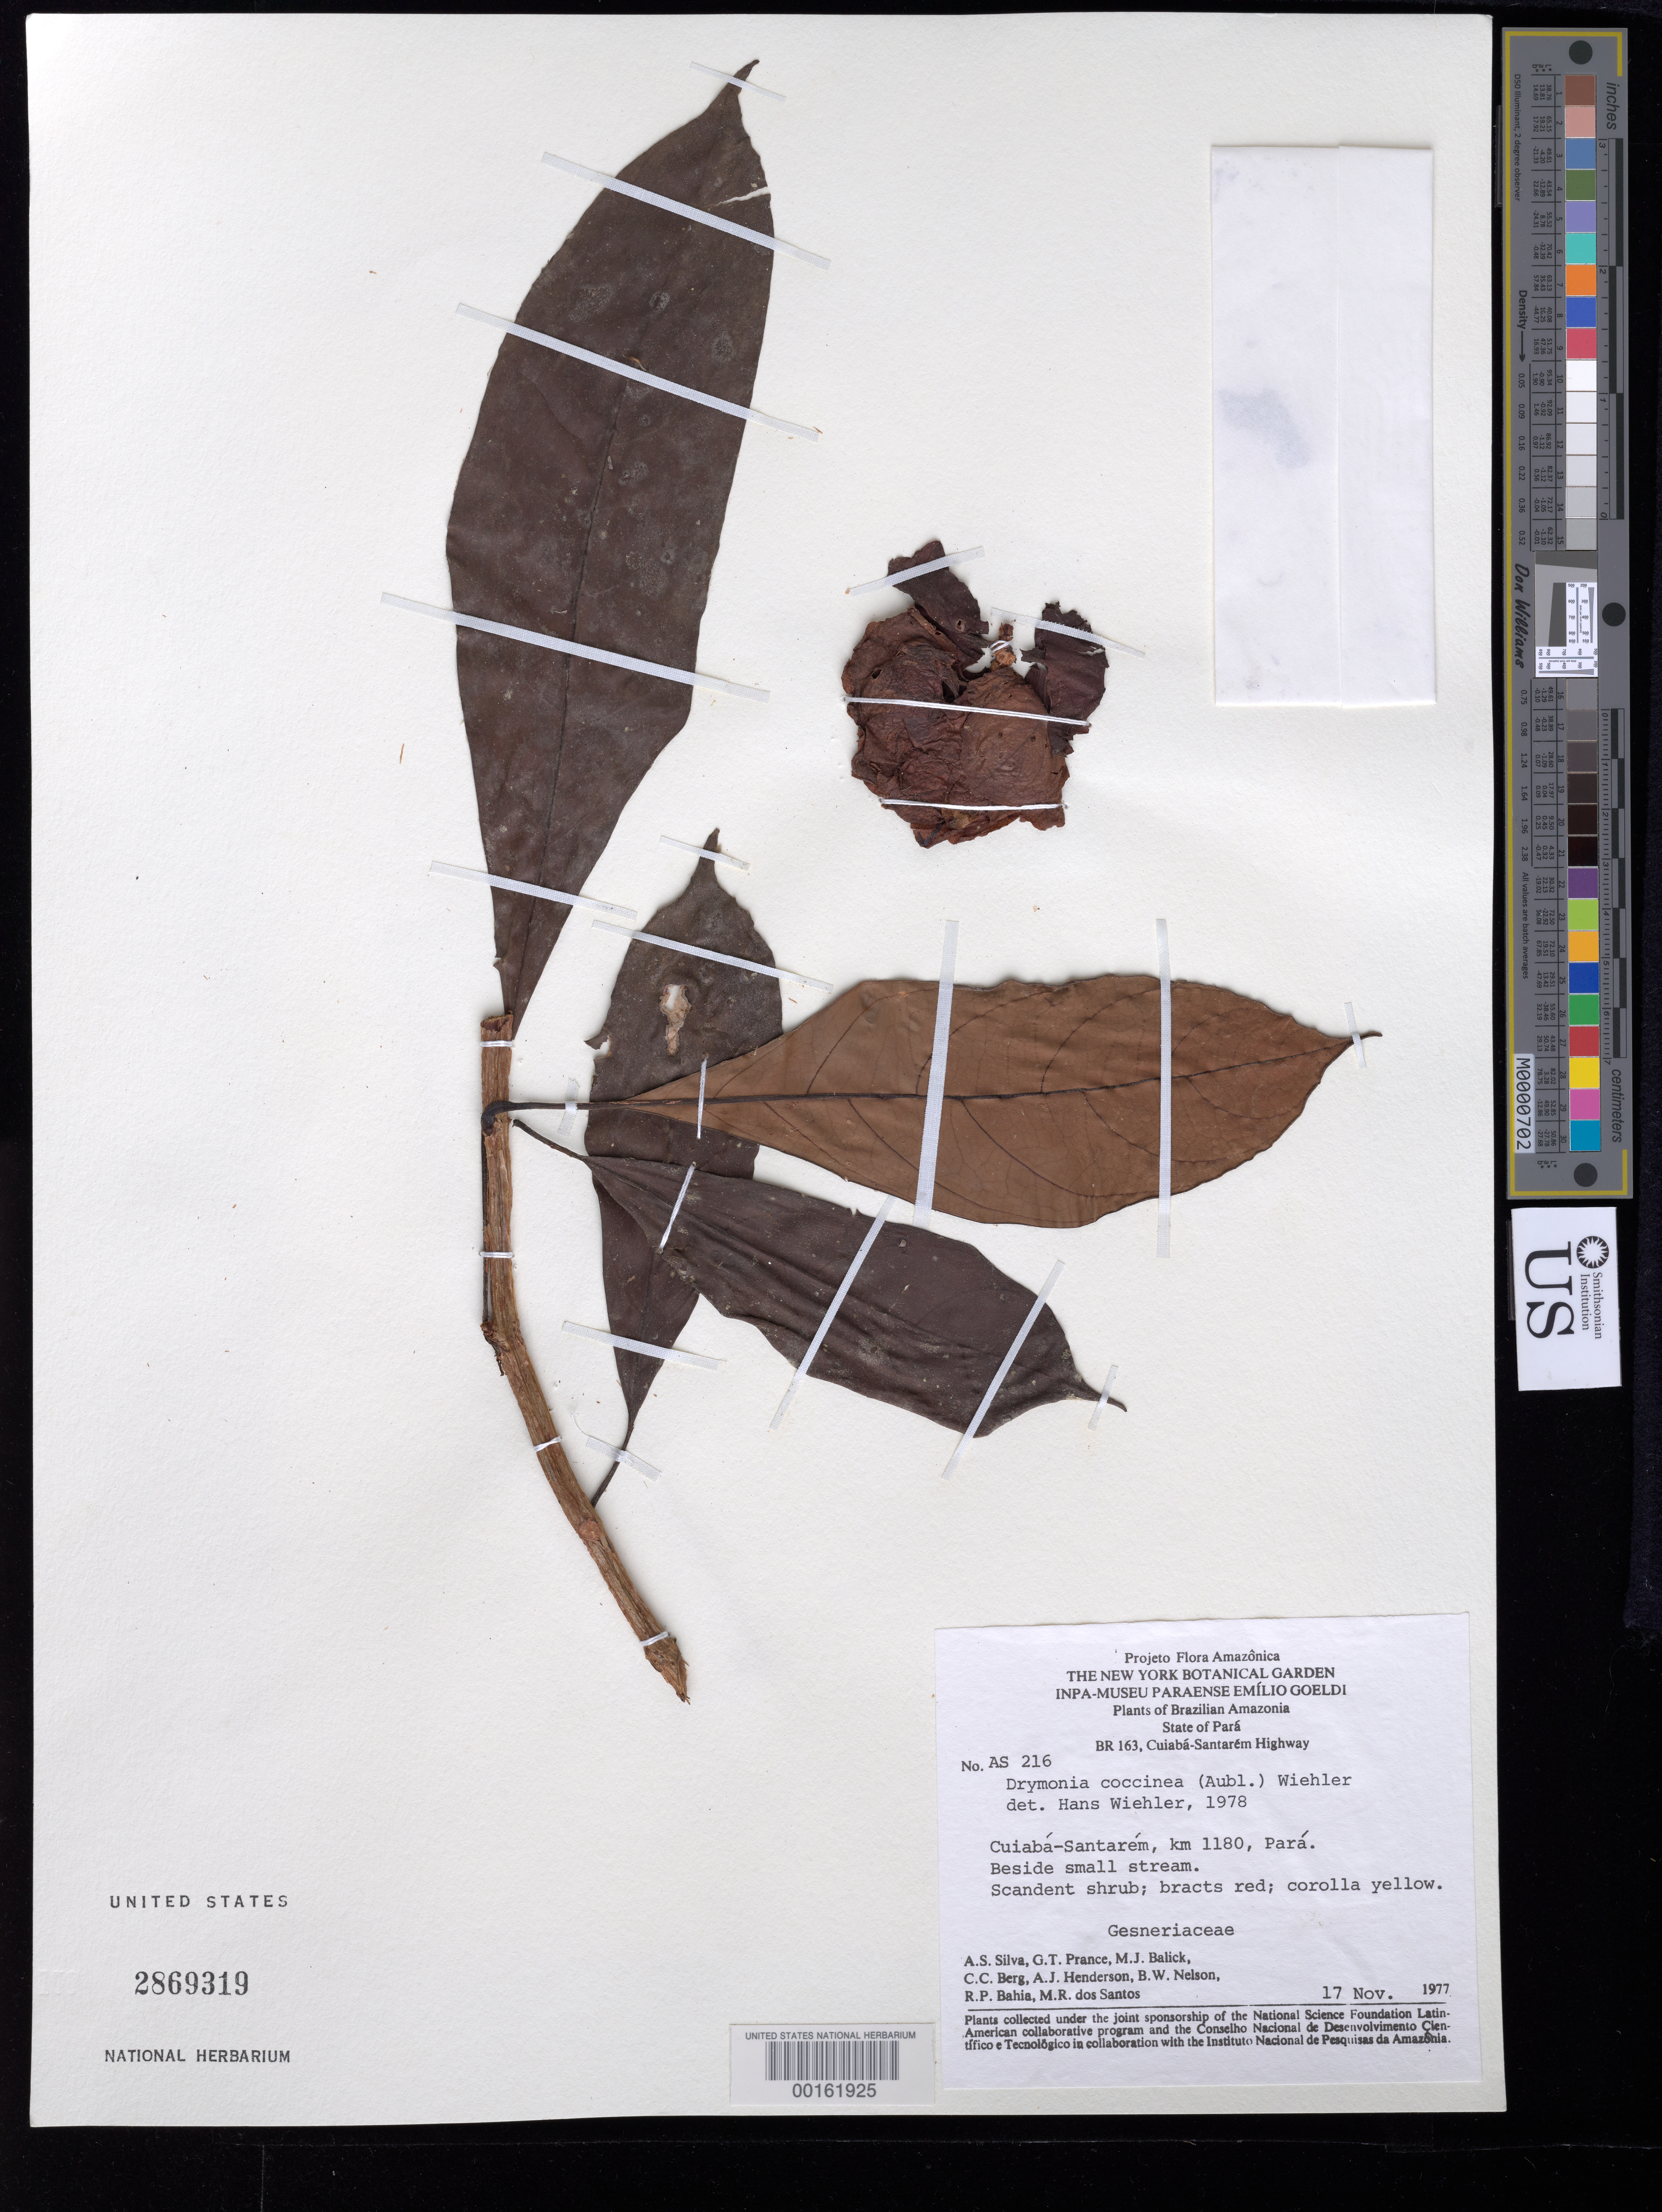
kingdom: Plantae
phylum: Tracheophyta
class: Magnoliopsida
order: Lamiales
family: Gesneriaceae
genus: Drymonia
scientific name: Drymonia coccinea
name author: (Aubl.) Wiehler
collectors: A. S. Silva, G. T. Prance, M. J. Balick, C. C. Berg, A. J. Henderson, B. W. Nelson, R. P. Bahia & M. R. Santos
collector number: AS 216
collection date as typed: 17 Nov 1977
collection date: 1977-11-17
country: Brazil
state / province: Pará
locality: Br 163, Cuiaba-Santarem highway, Cuiaba-Santarem, km 1180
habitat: Beside small stream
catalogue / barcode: US 2869319